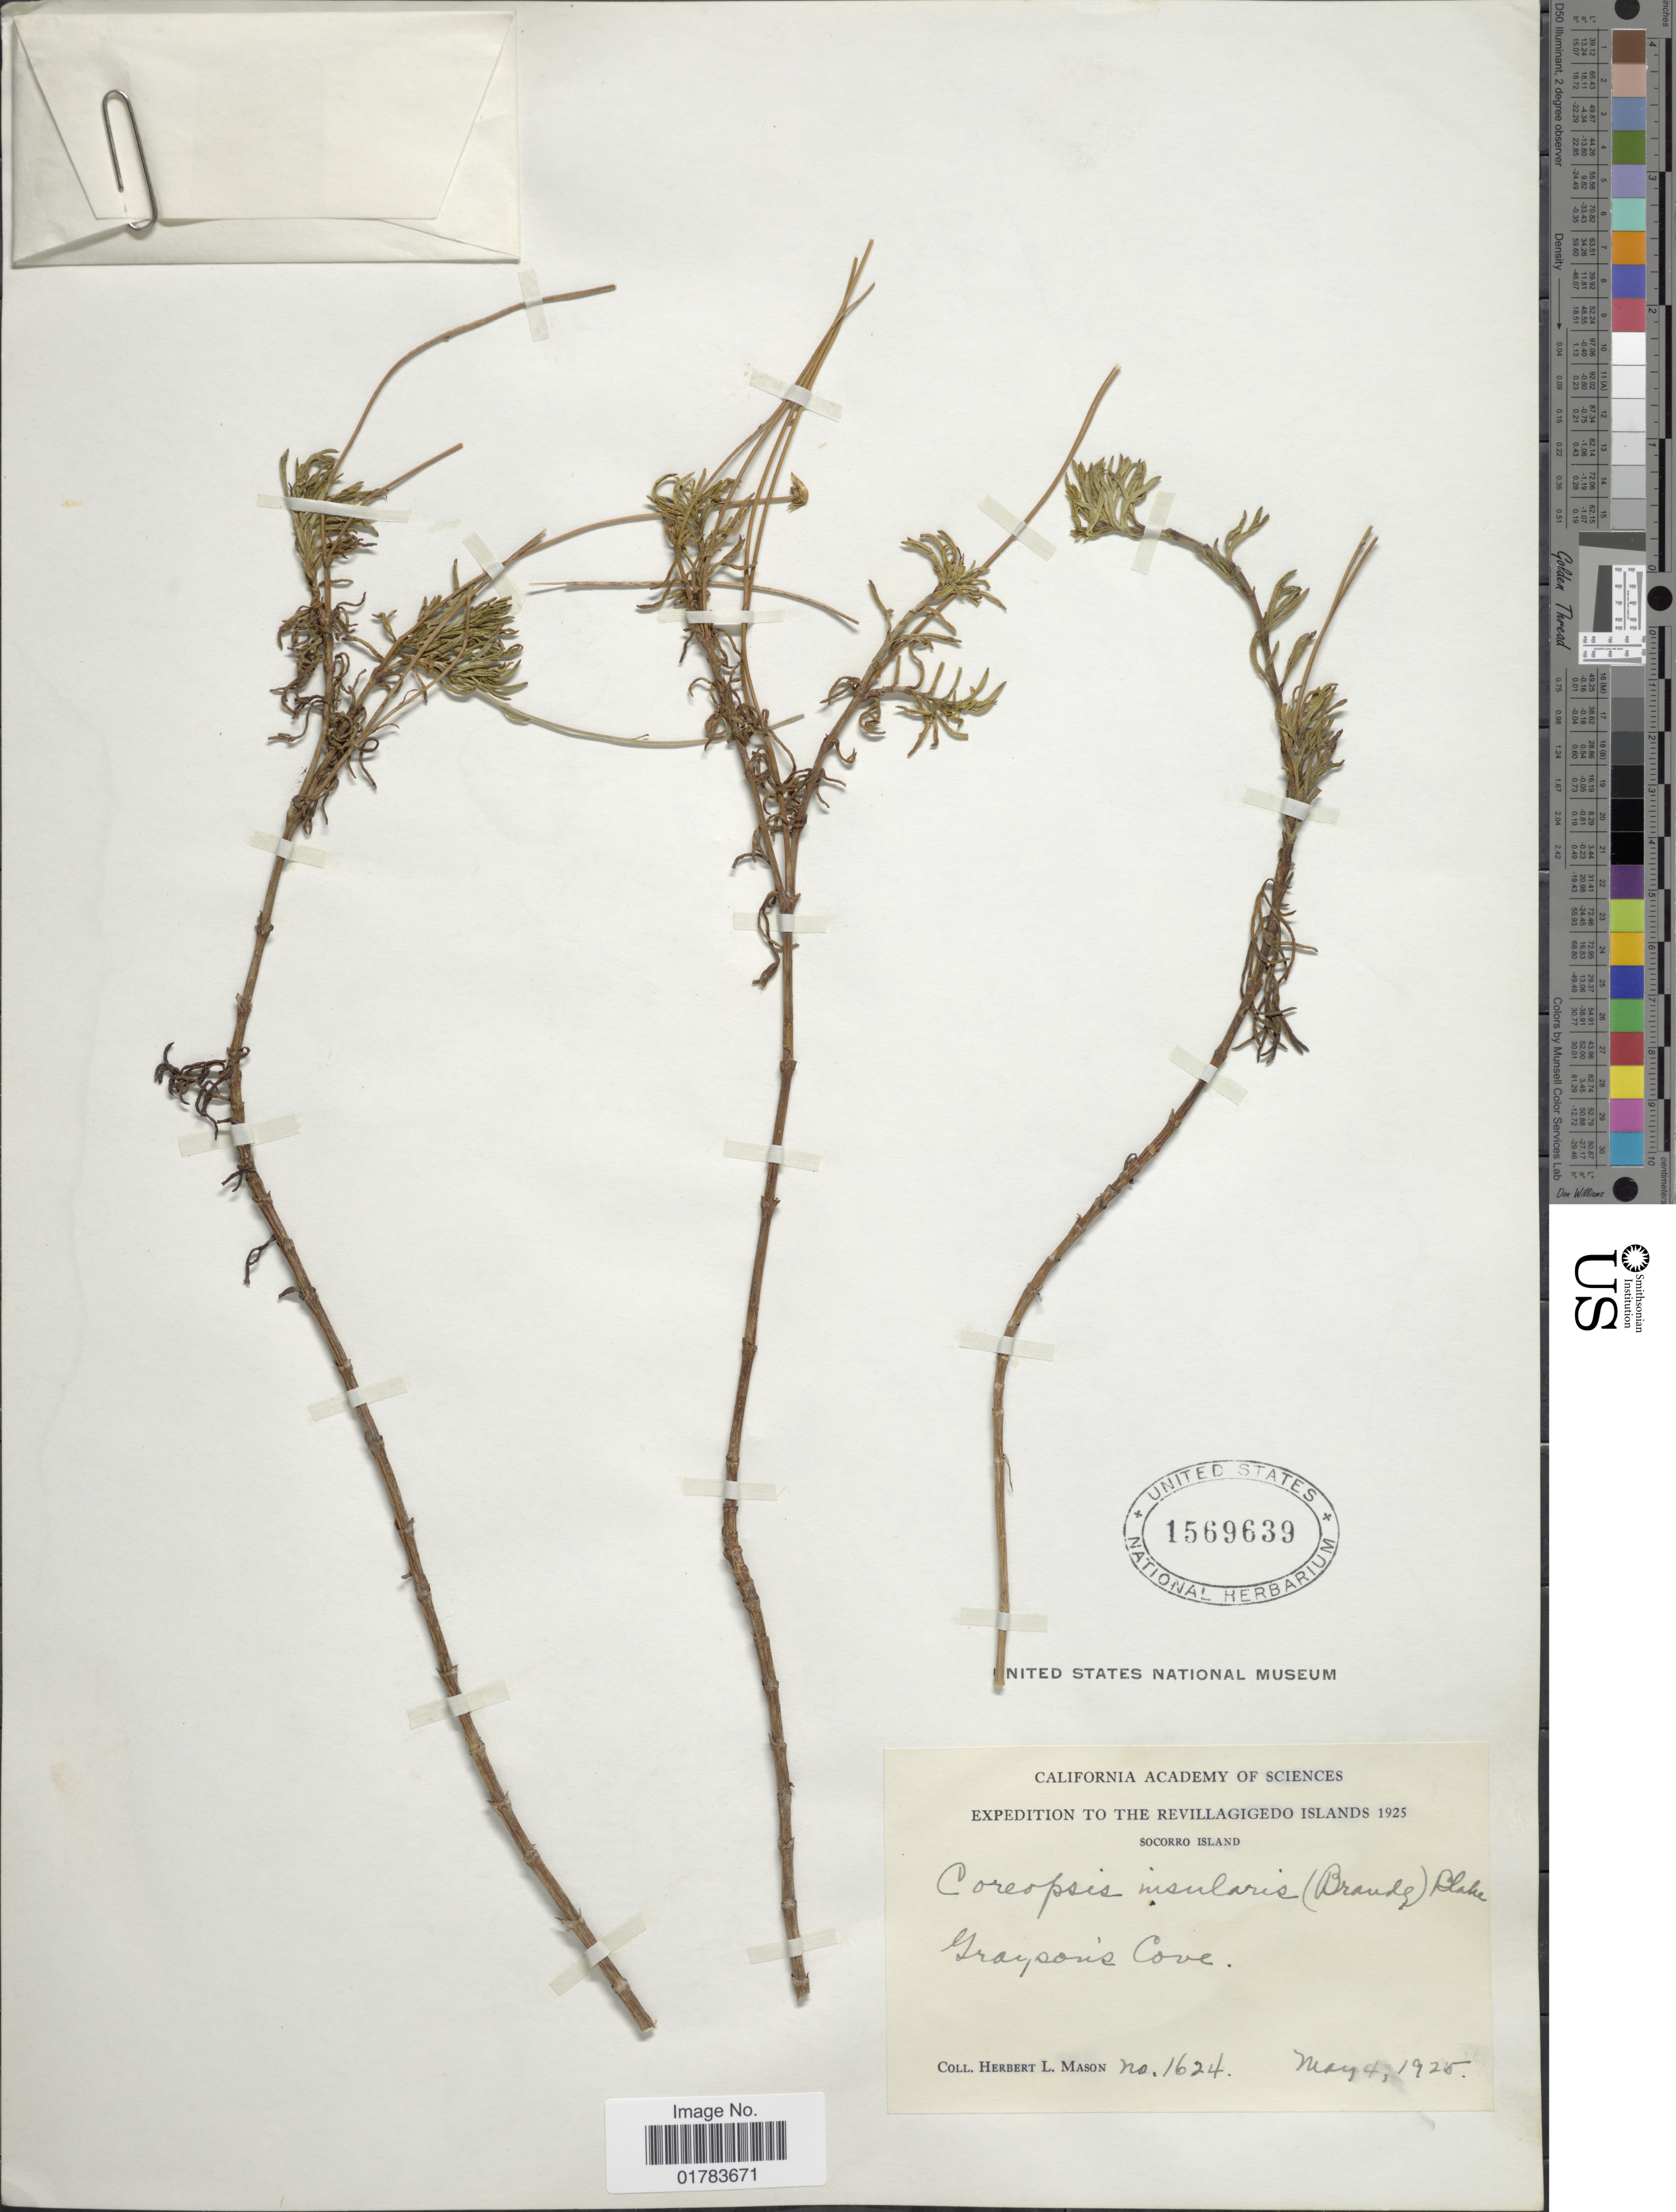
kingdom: Plantae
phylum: Tracheophyta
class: Magnoliopsida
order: Asterales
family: Asteraceae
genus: Coreopsis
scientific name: Coreopsis insularis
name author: Brandegee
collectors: H. L. Mason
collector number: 1624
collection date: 1925-05-04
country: Mexico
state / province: Colima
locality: Revillagigedo Islands, Socorro Island, Grayson's Cove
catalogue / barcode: US 1569639